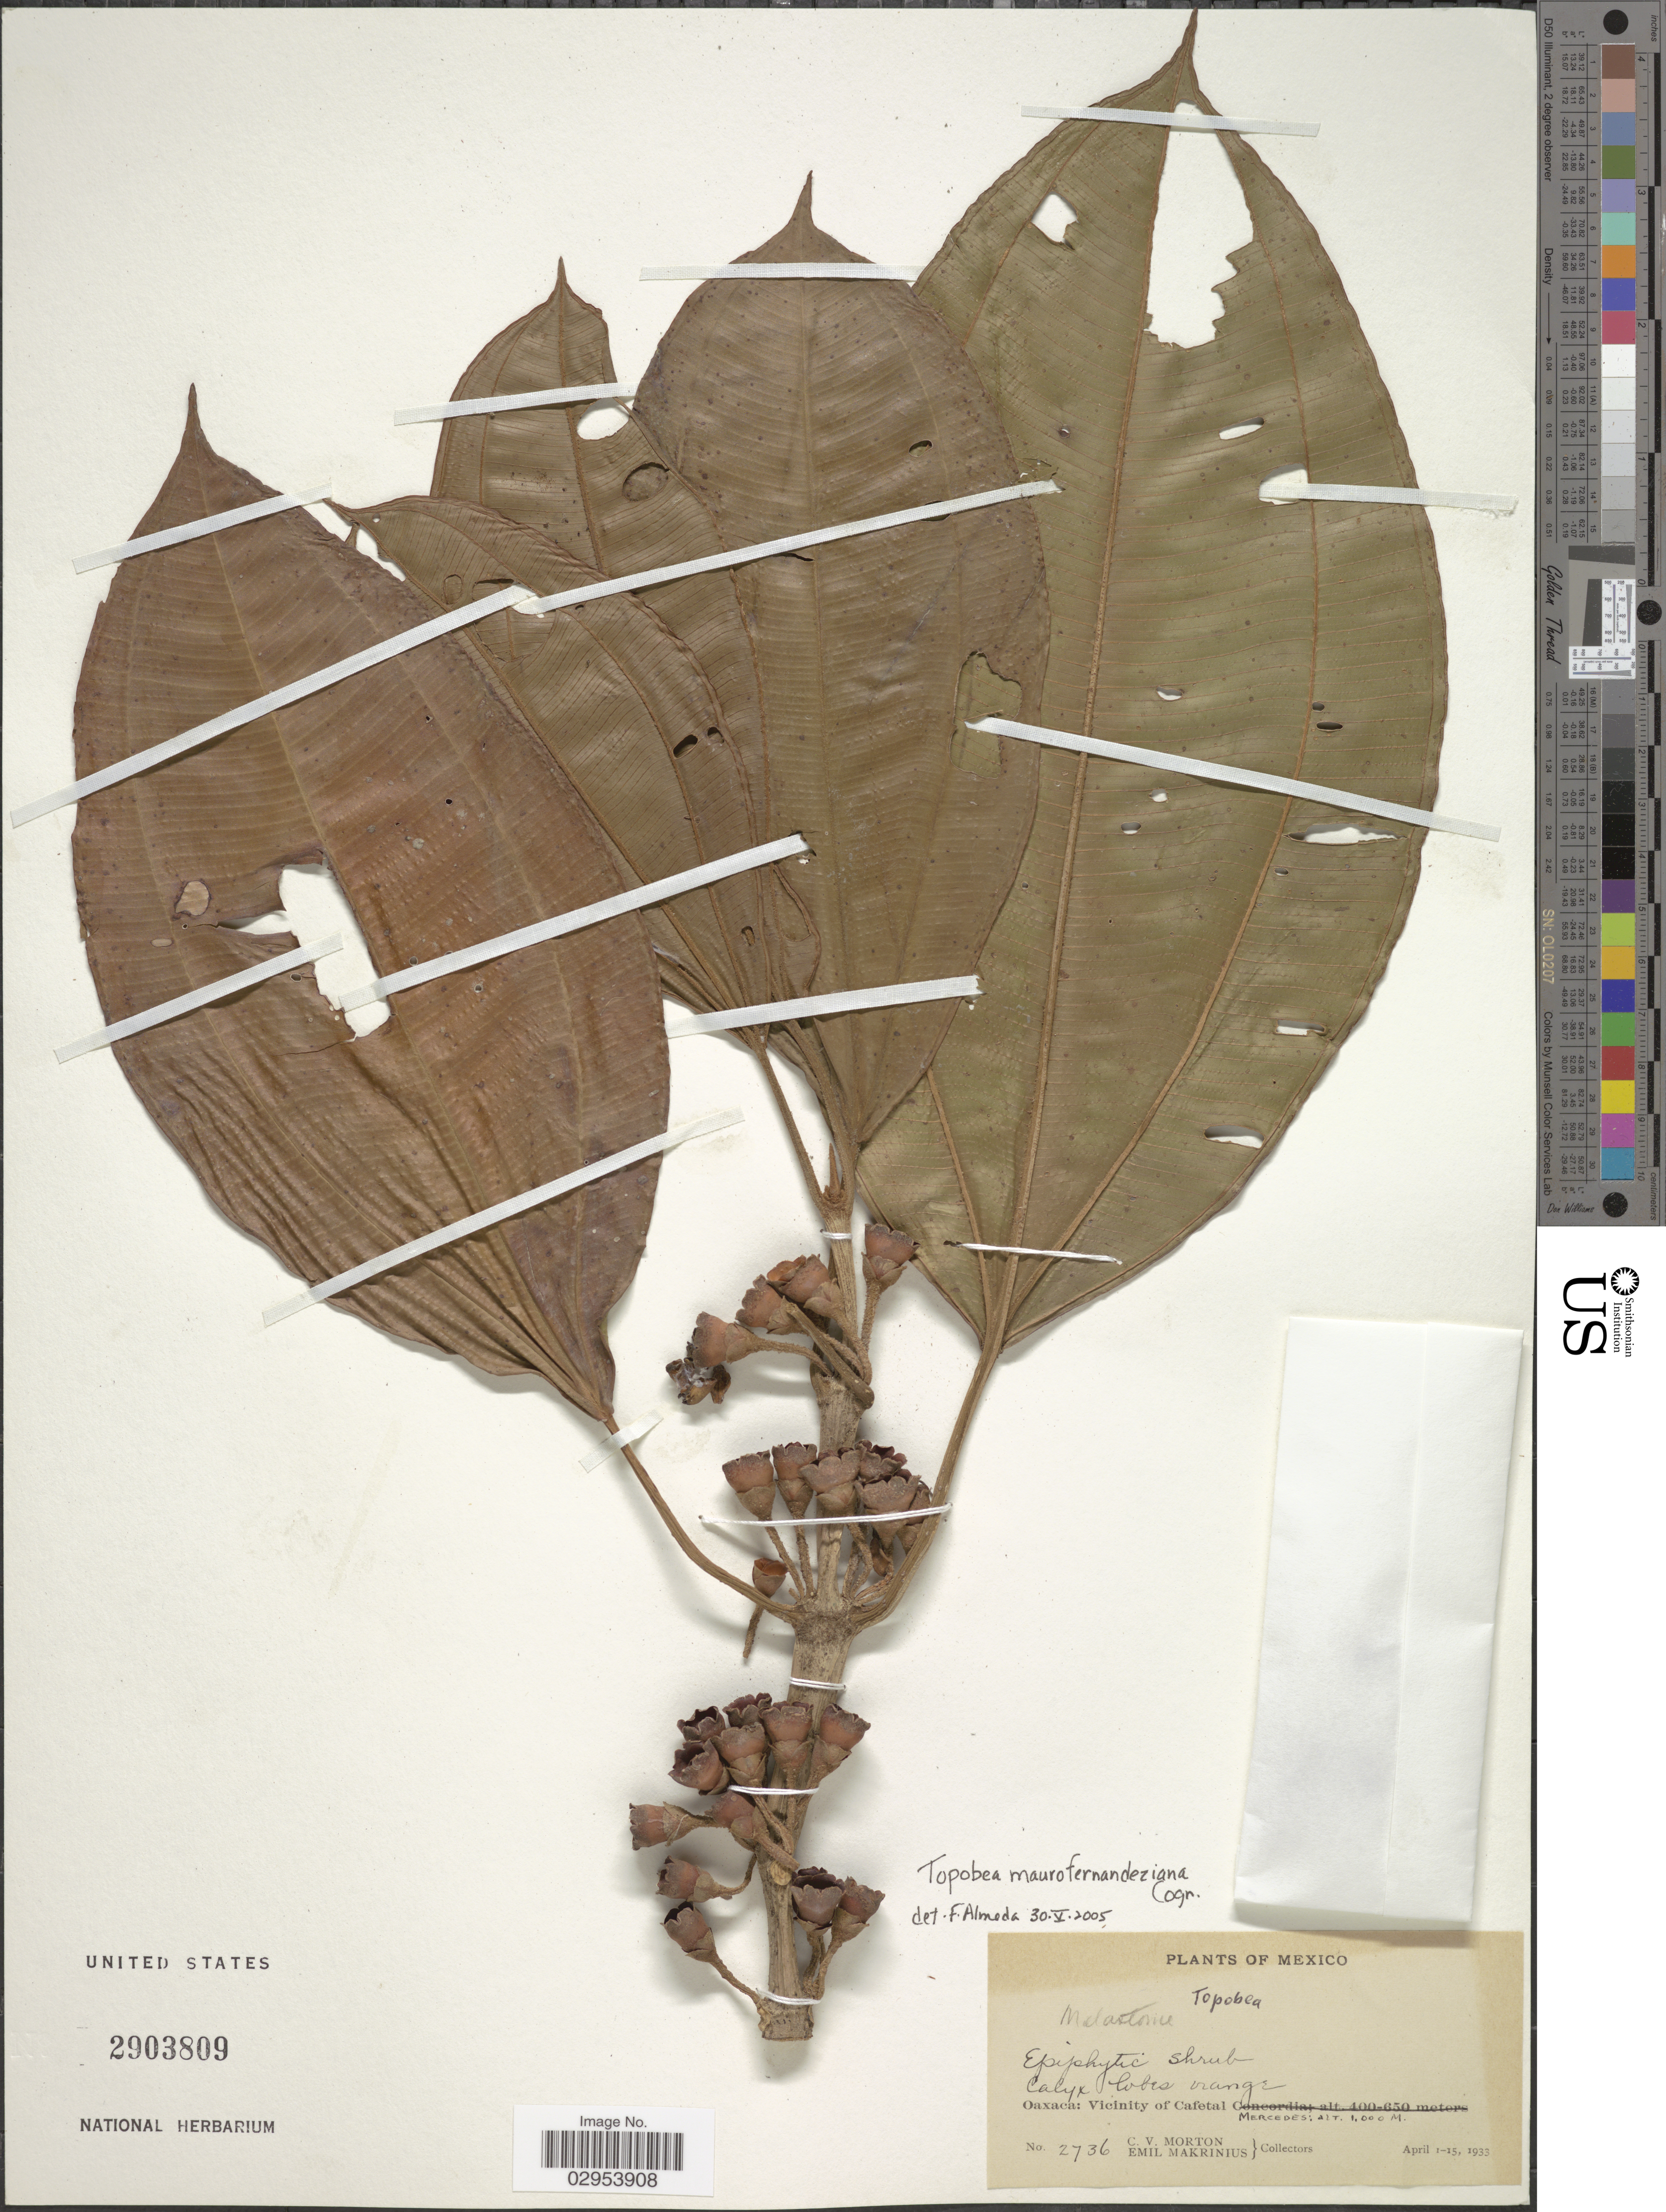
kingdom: Plantae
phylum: Tracheophyta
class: Magnoliopsida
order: Myrtales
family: Melastomataceae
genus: Topobea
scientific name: Topobea maurofernandeziana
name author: Cogn.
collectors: C. V. Morton & E. Makrinius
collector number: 2736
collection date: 1933-04-01/1933-04-15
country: Mexico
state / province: Oaxaca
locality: Vicinity of Cafetal Mercedes.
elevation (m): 1000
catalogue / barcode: US 2903809